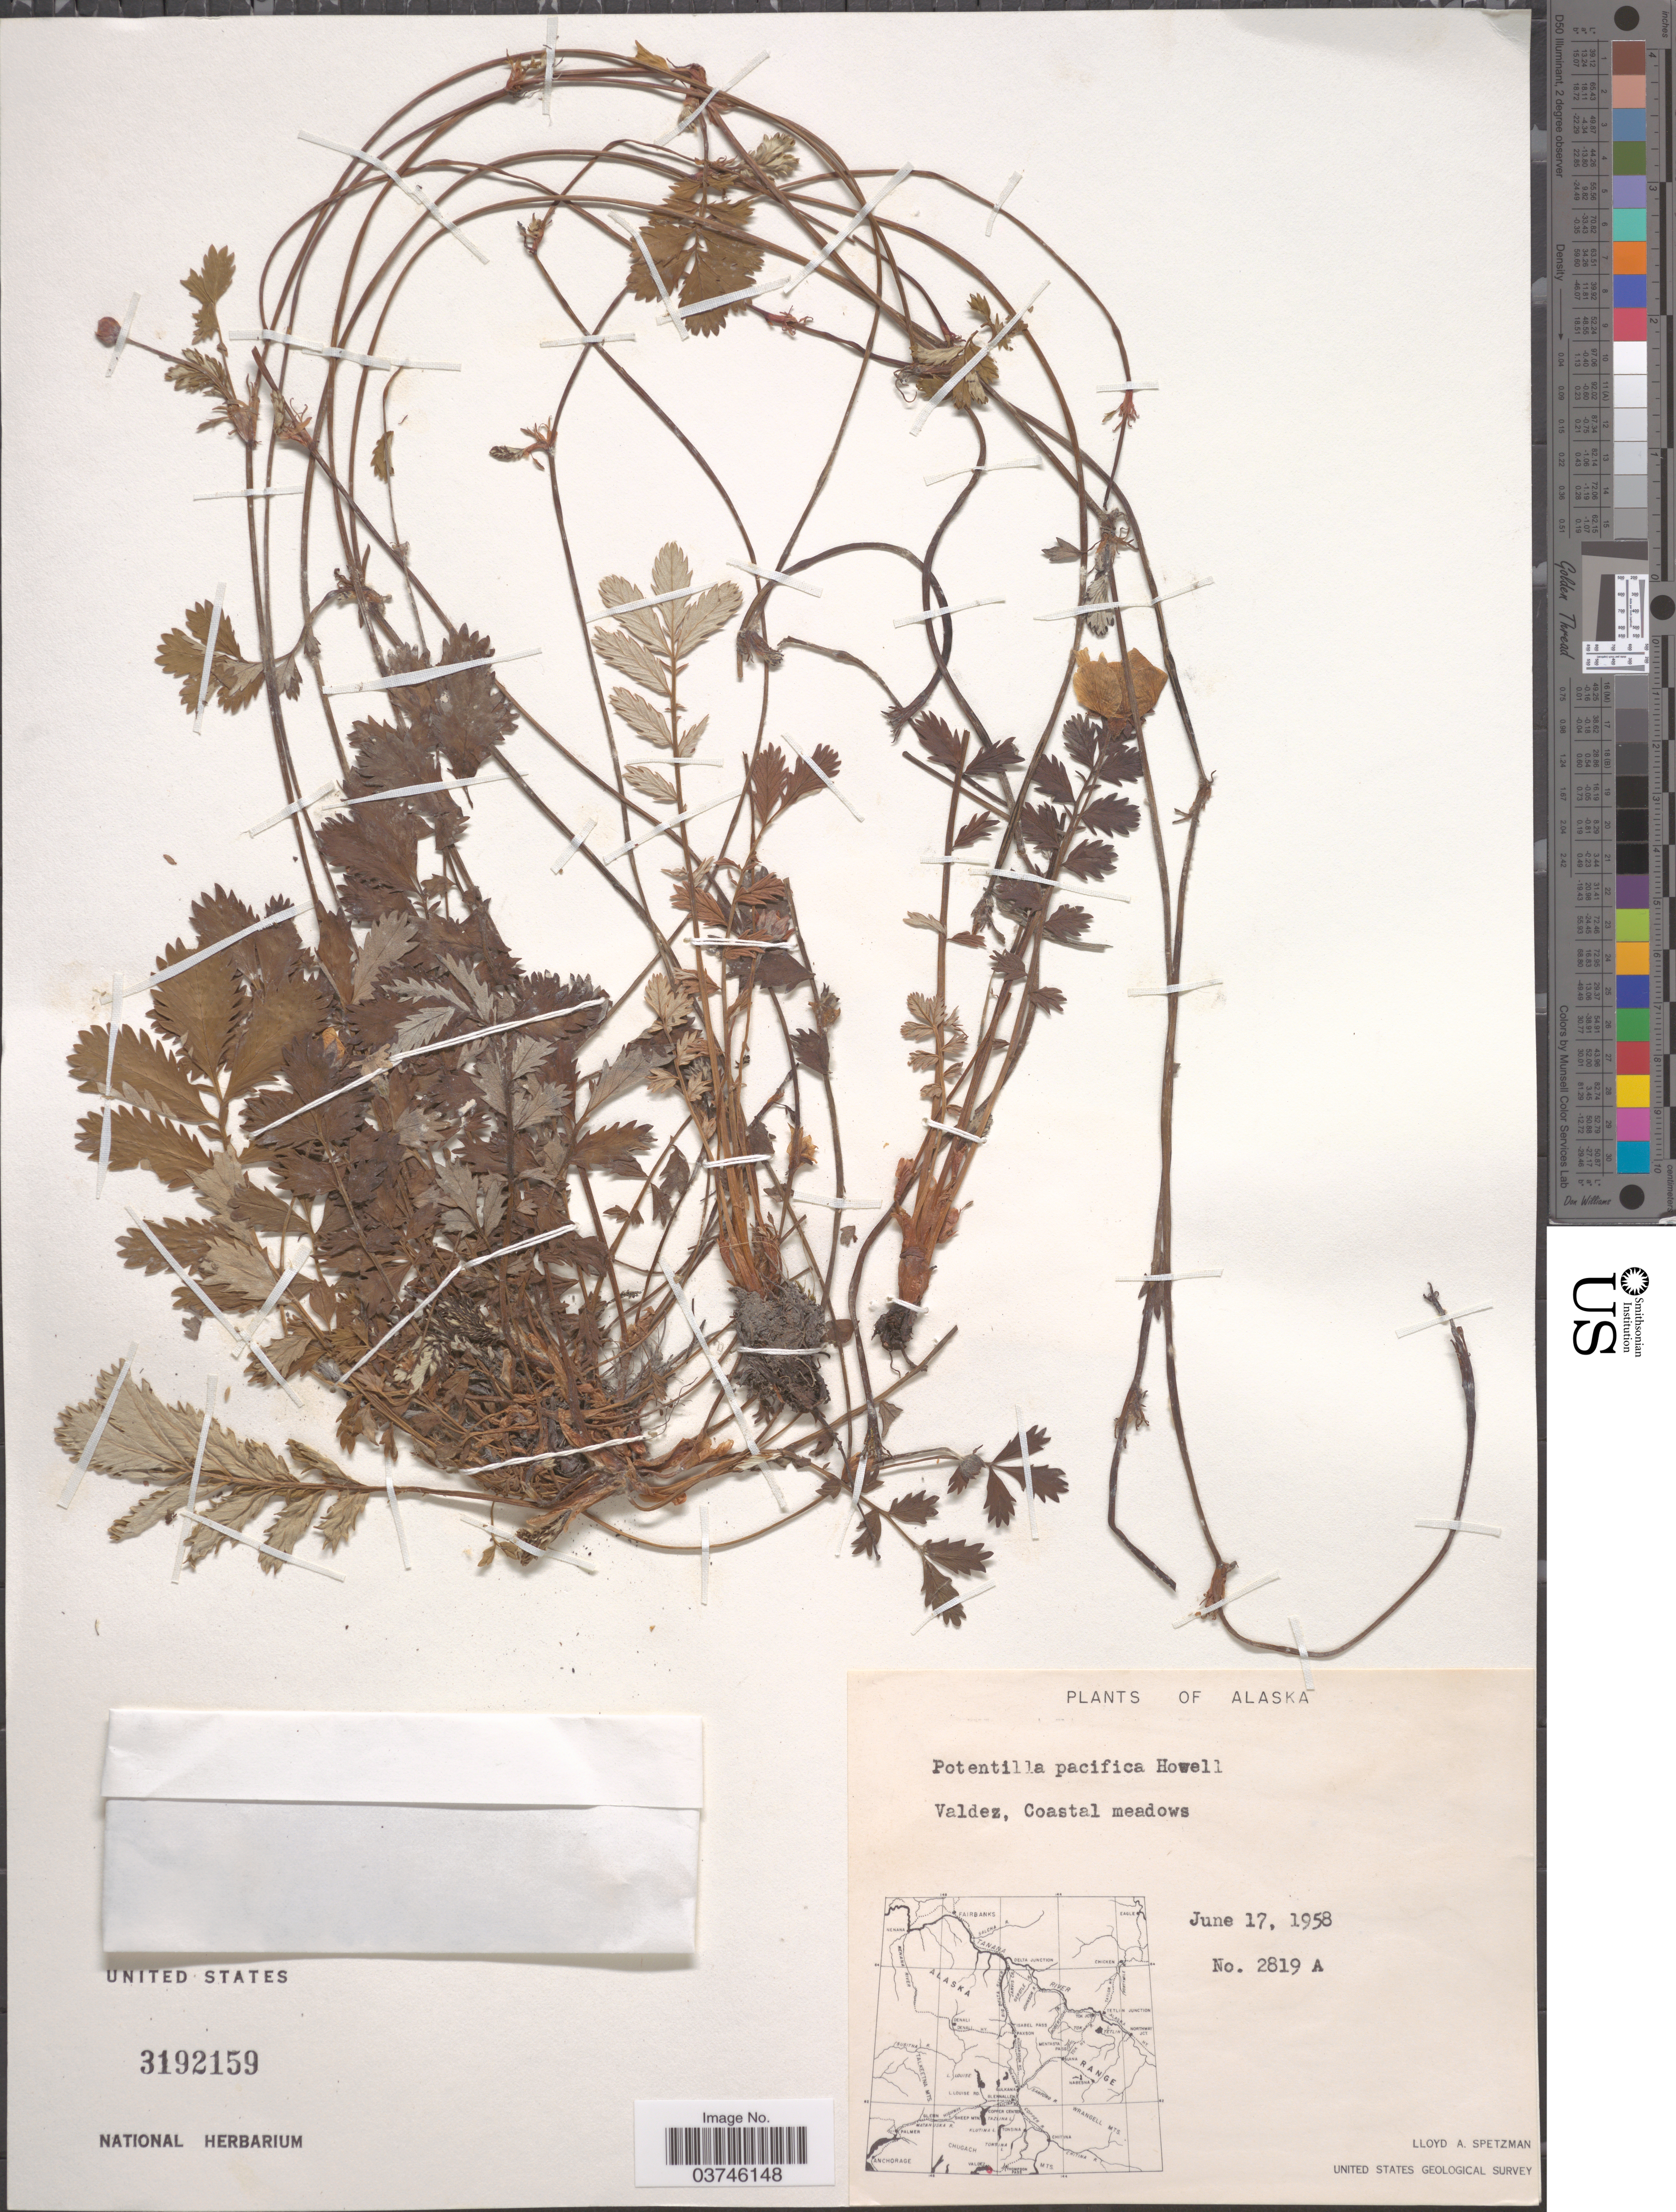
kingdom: Plantae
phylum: Tracheophyta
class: Magnoliopsida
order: Rosales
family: Rosaceae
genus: Argentina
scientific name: Argentina pacifica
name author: (Howell) Rydb.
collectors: L. Spetzman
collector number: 2819A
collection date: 1958-06-17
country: United States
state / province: Alaska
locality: Valdez, Coastal meadows.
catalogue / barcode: US 3192159